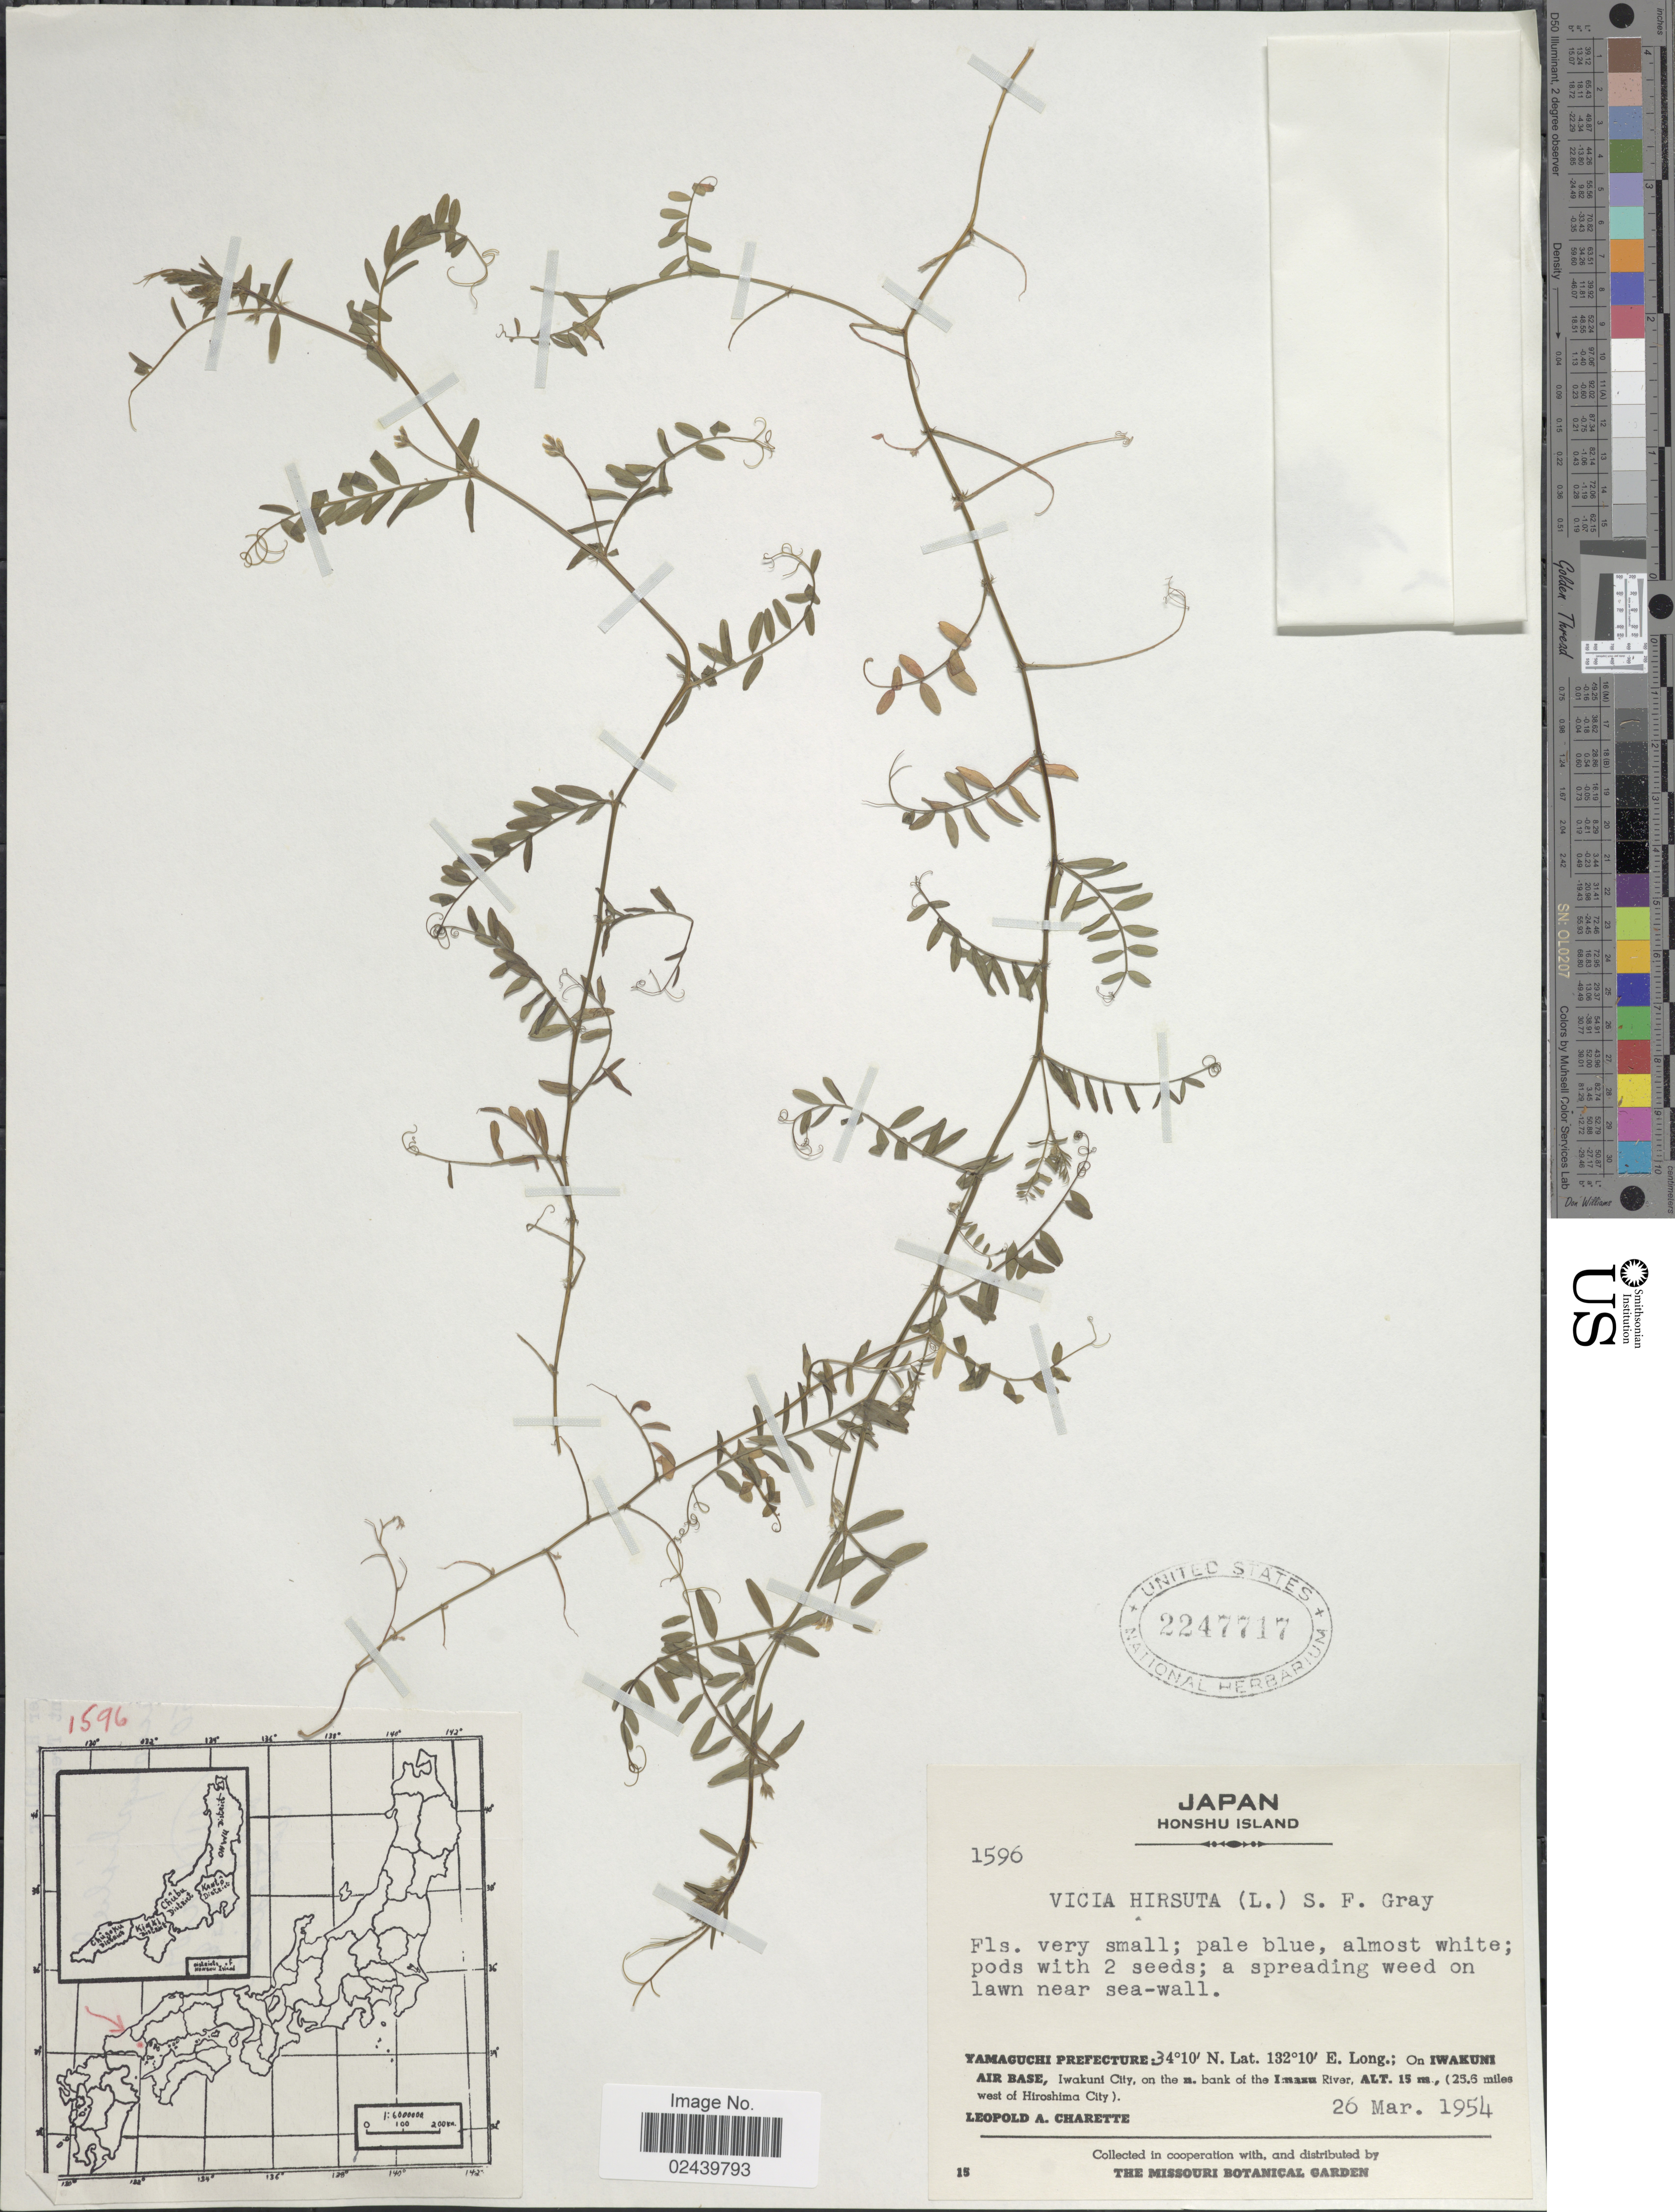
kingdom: Plantae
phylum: Tracheophyta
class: Magnoliopsida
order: Fabales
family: Fabaceae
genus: Vicia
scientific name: Vicia hirsuta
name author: (L.) A. Gray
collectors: L. A. Charette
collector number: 1596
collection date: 1954-03-26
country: Japan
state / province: Yamaguti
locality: Honshu Island. Yamaguchi Prefecture: On Iwakuni Air Base, Iwakuni City, on the n. bank of the Imazu River (25.6 miles west of Hiroshima City)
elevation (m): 15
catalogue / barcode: US 2247717